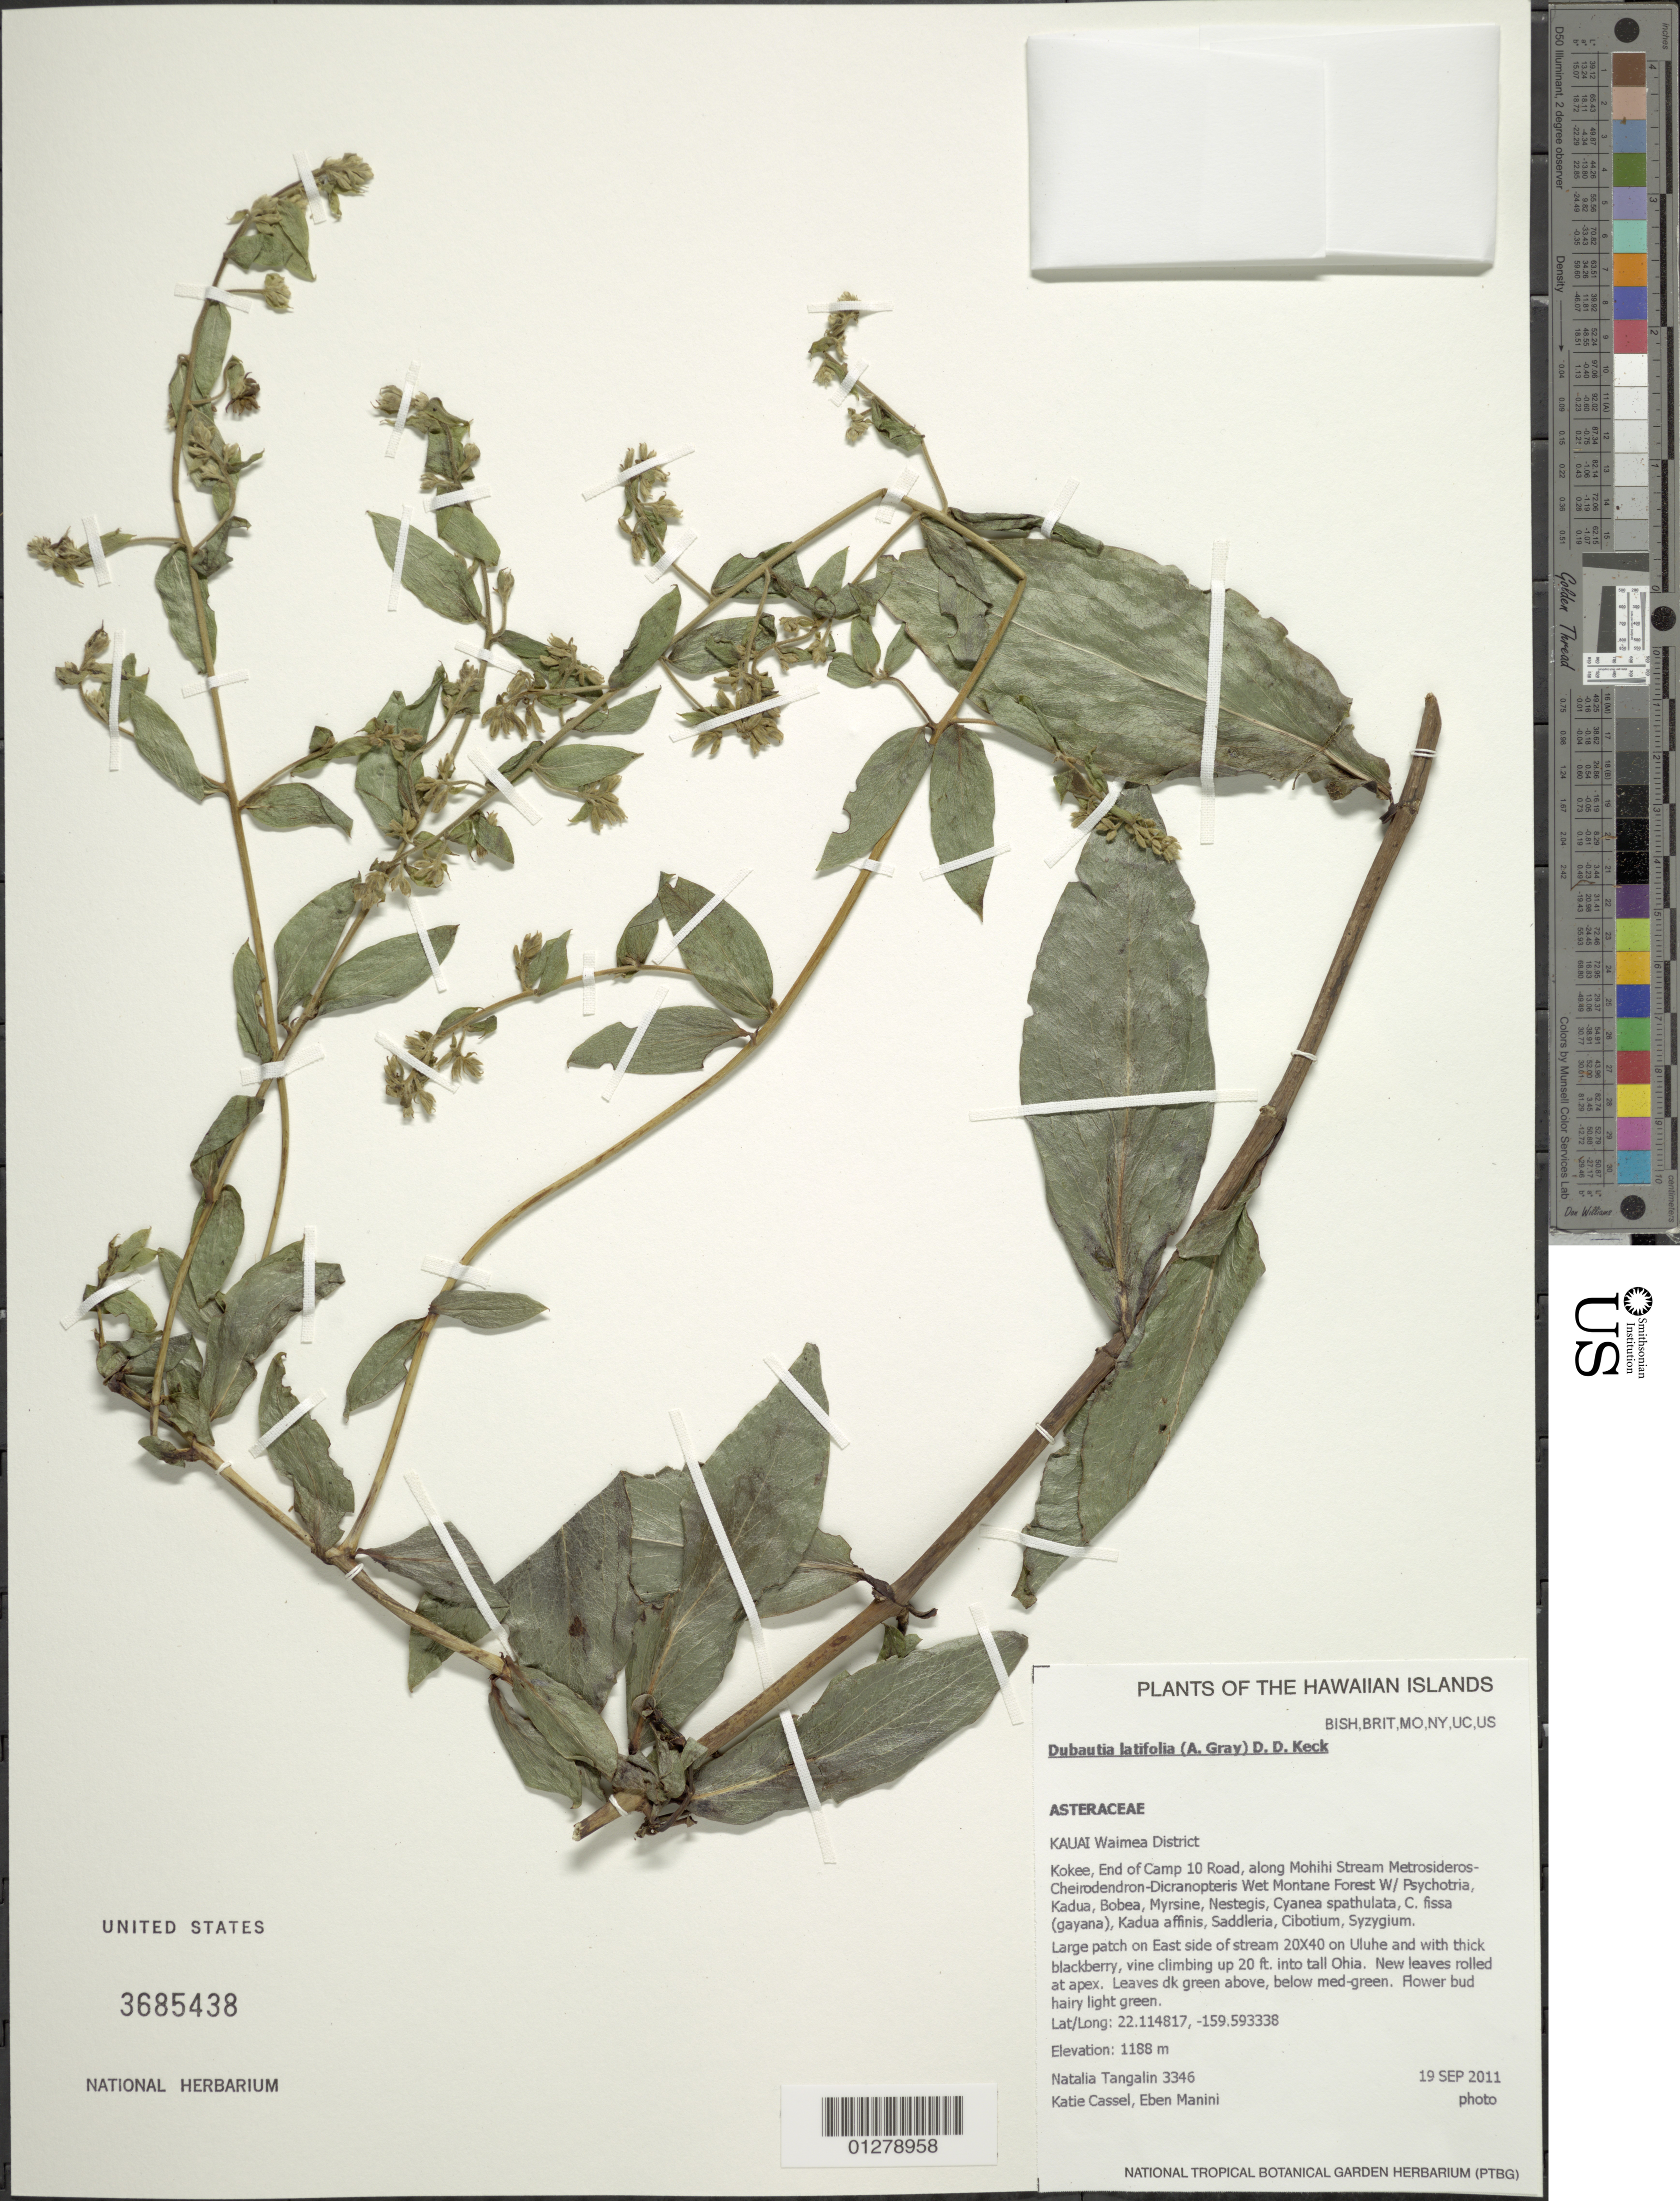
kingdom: Plantae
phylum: Tracheophyta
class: Magnoliopsida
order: Asterales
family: Asteraceae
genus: Dubautia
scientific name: Dubautia latifolia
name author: (A. Gray) D.D. Keck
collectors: N. Tangalin, K. Cassel & E. Manini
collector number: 3346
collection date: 2011-09-19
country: United States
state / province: Hawaii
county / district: Kauai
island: Kaua'i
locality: Waimea District, Kokee, end of Camp 10 Road, along Mohihi Stream.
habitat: Wet montane forest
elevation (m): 1188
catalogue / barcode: US 3685438